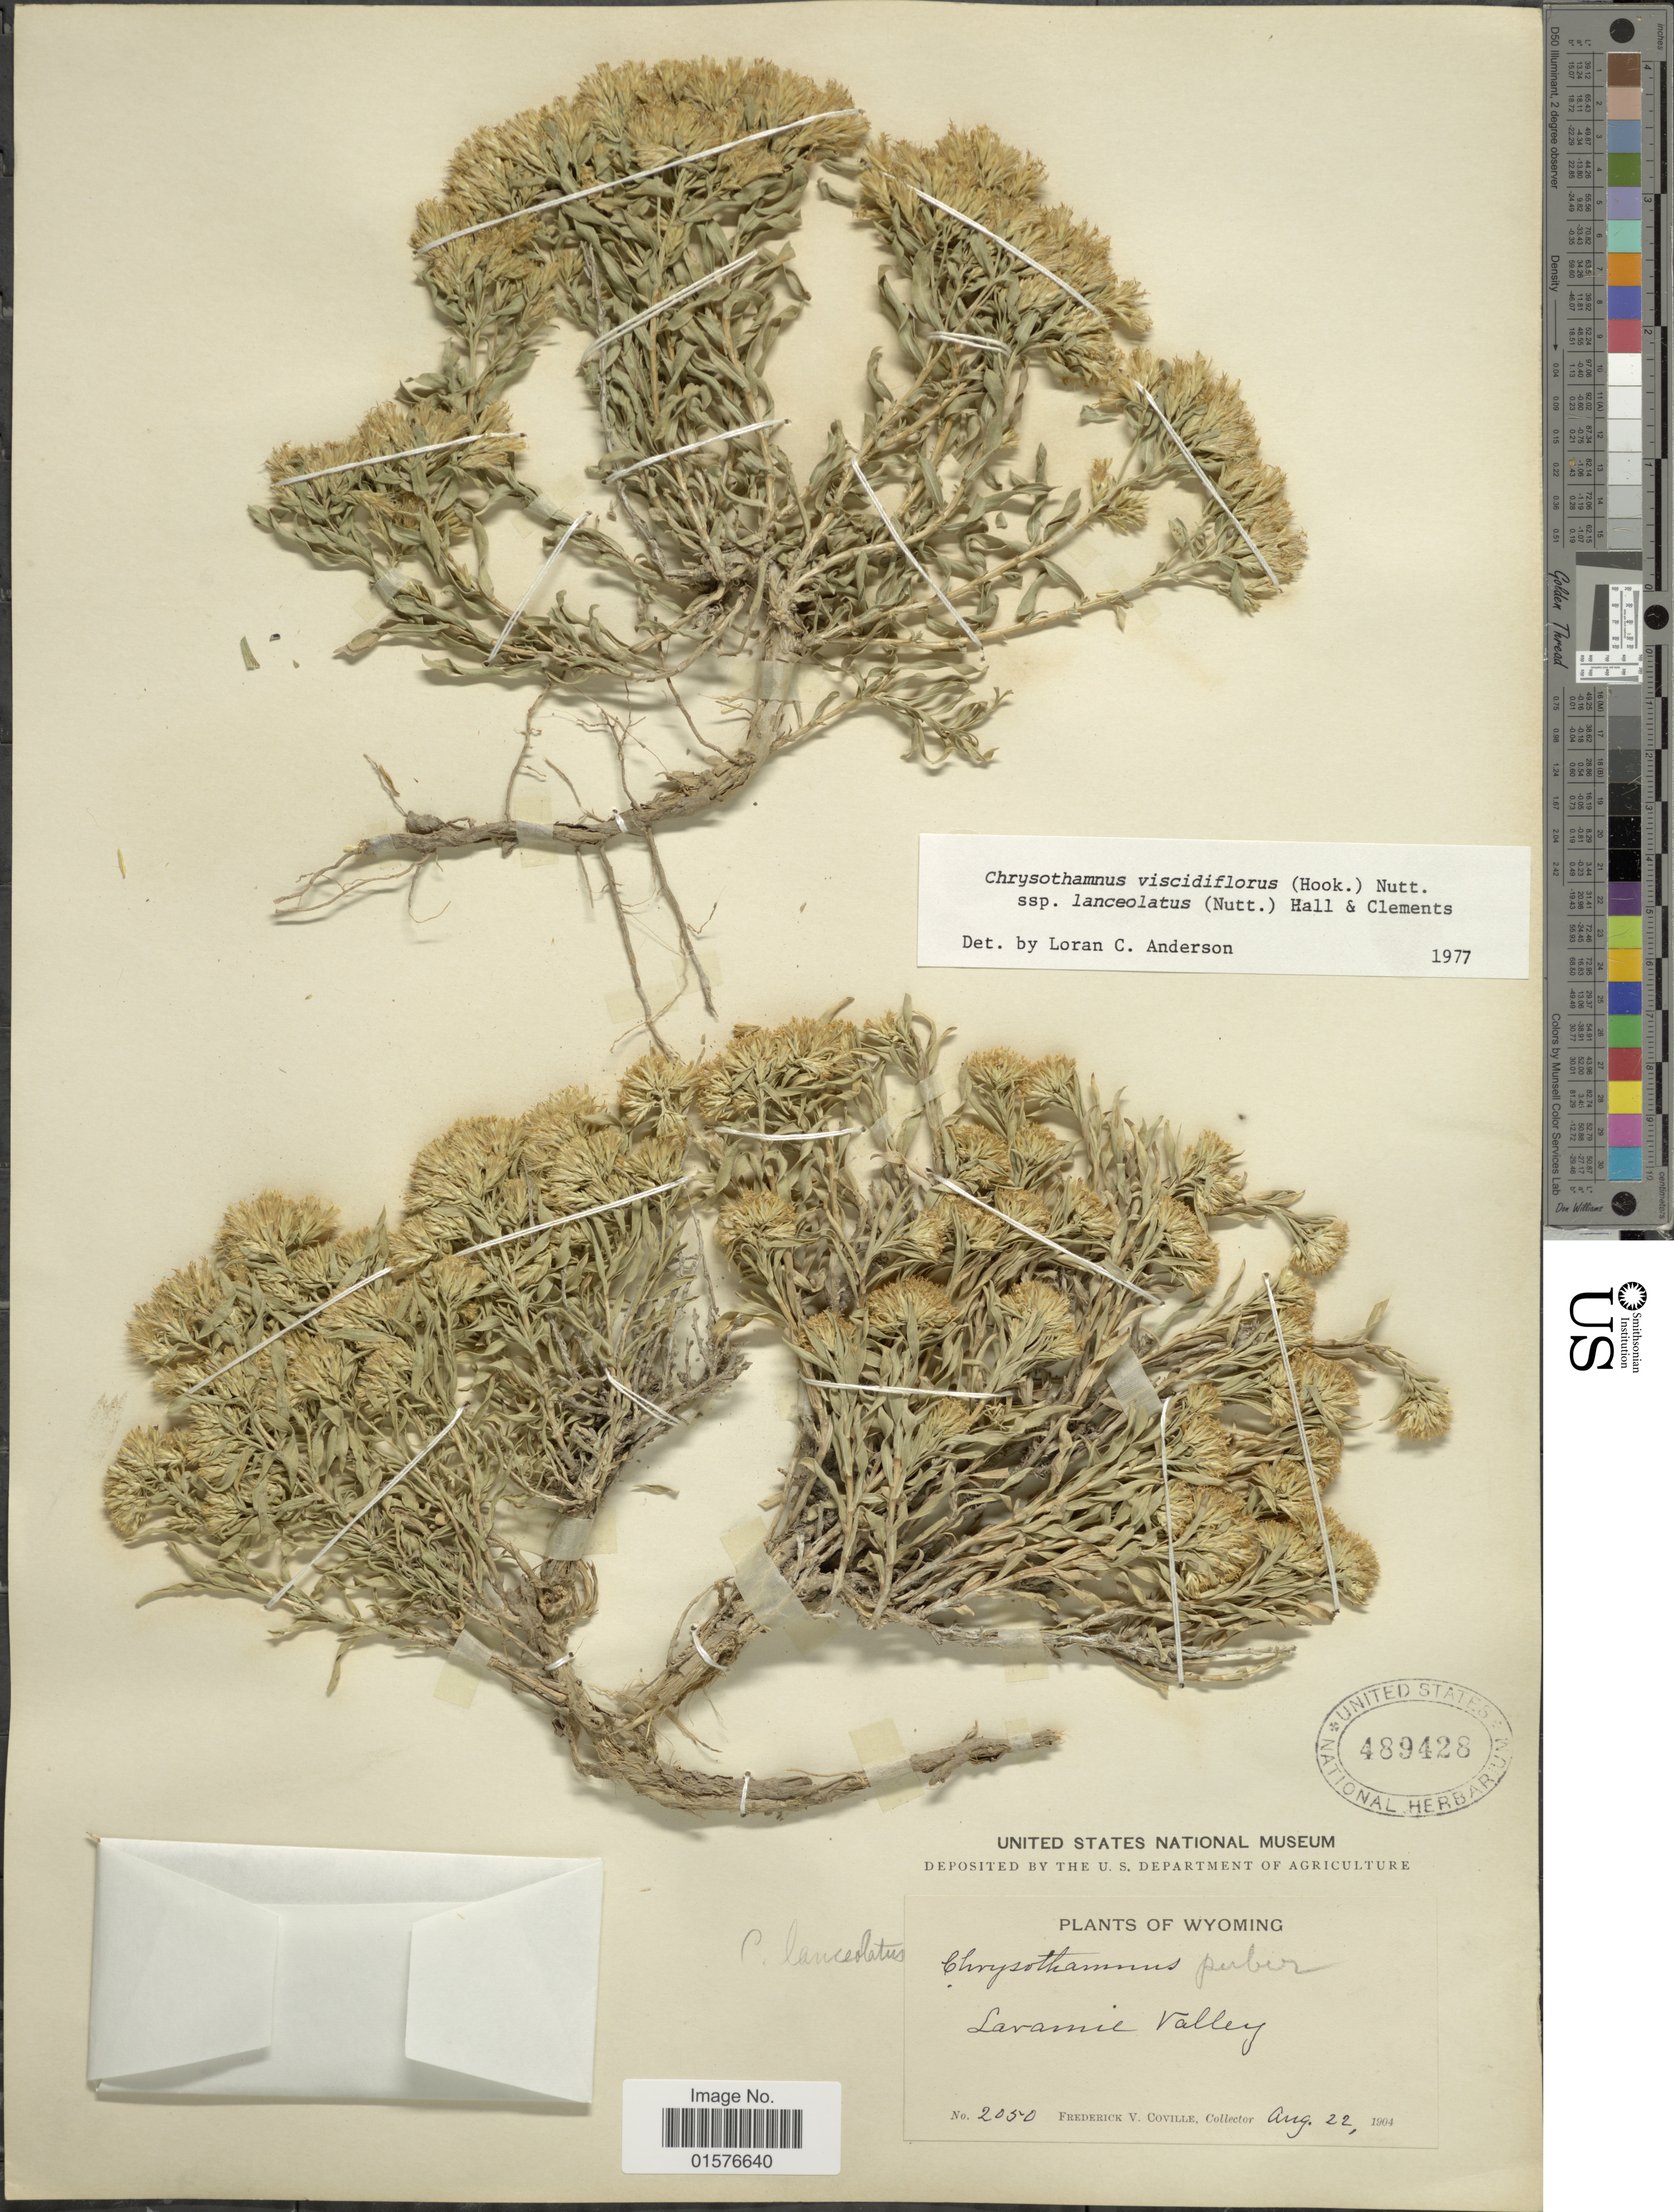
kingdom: Plantae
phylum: Tracheophyta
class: Magnoliopsida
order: Asterales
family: Asteraceae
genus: Chrysothamnus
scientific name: Chrysothamnus viscidiflorus subsp. lanceolatus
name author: (Nutt.) H.M. Hall & Clem.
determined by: Urbatsch, Lowell E., Curator (LSU), Louisiana State University (UNITED STATES)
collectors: F. V. Coville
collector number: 2050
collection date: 1904-08-22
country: United States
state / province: Wyoming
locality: Lavamie Valley.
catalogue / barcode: US 489428